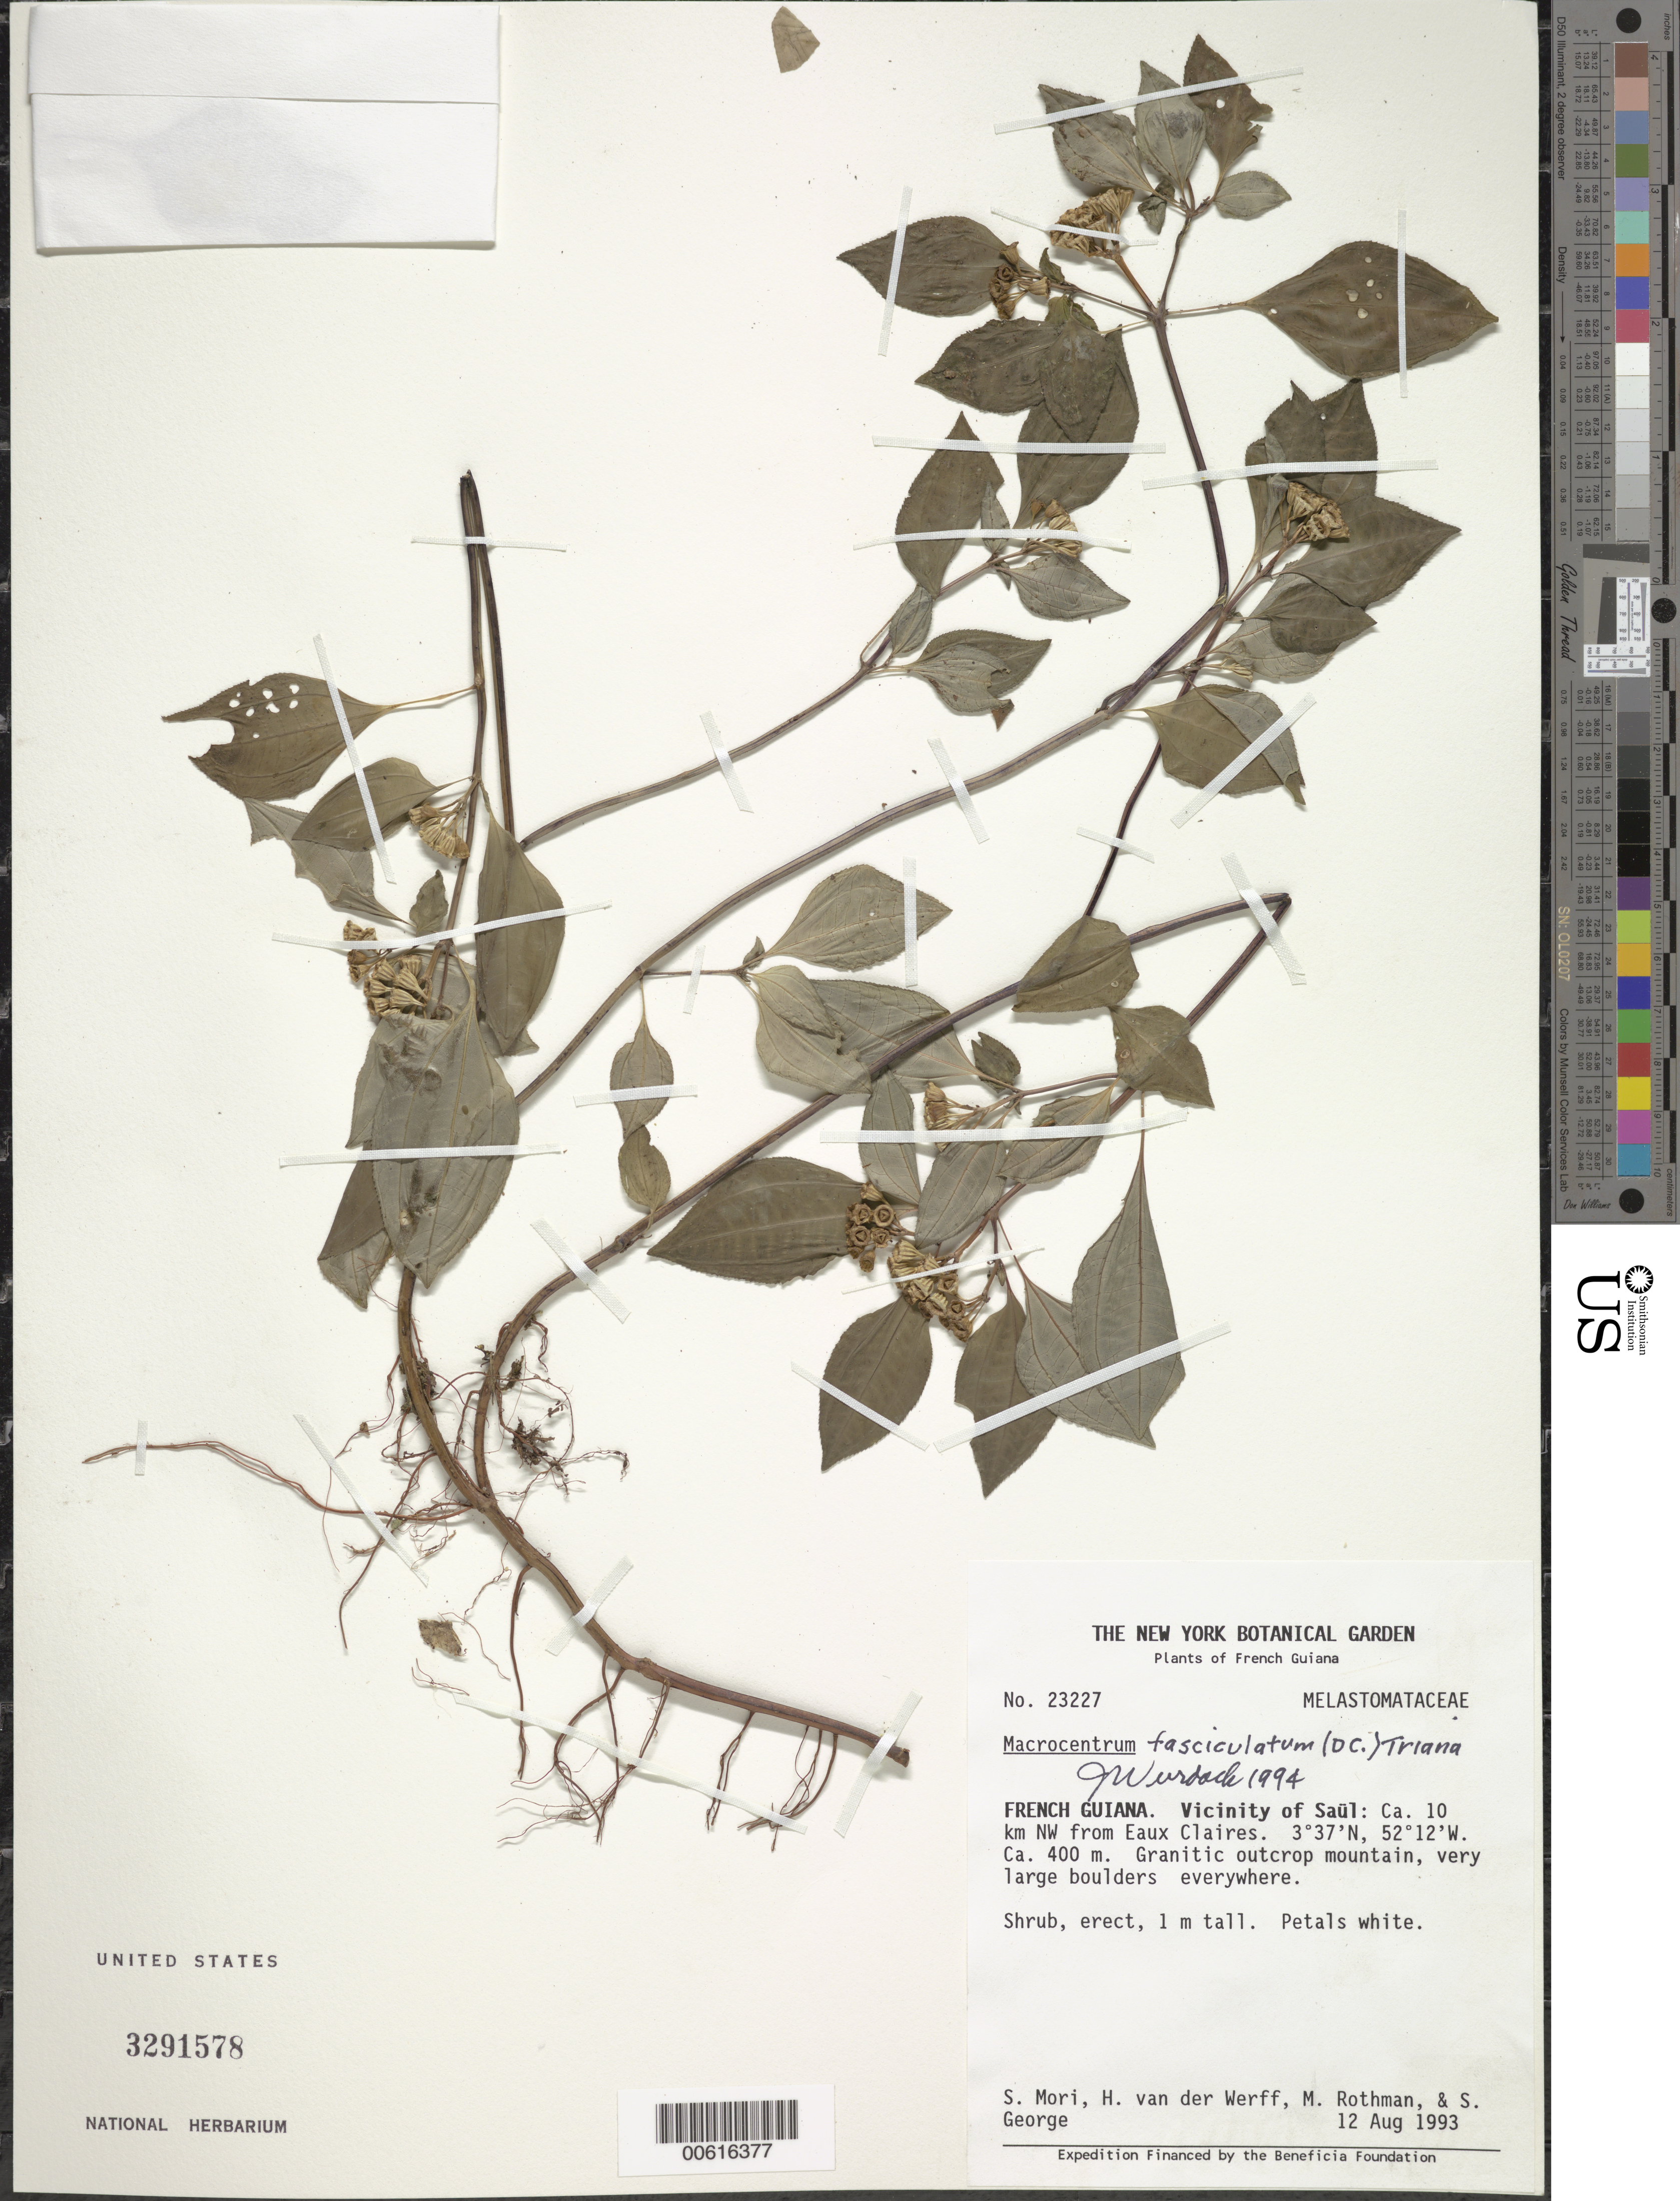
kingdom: Plantae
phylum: Tracheophyta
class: Magnoliopsida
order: Myrtales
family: Melastomataceae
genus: Macrocentrum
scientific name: Macrocentrum fasciculatum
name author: (Rich. ex DC.) Triana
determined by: Wurdack, John J., (US), US (UNITED STATES)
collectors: S. Mori, H. van der Werff, M. Rothman & S. George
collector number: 23227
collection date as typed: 12-Aug-93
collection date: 1993-08-12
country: French Guiana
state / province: Saint-Laurent-du-Maroni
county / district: Saül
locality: Saül and vic., ca. 10 km NW from Eaux Claires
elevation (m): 400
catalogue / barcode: US 3291578